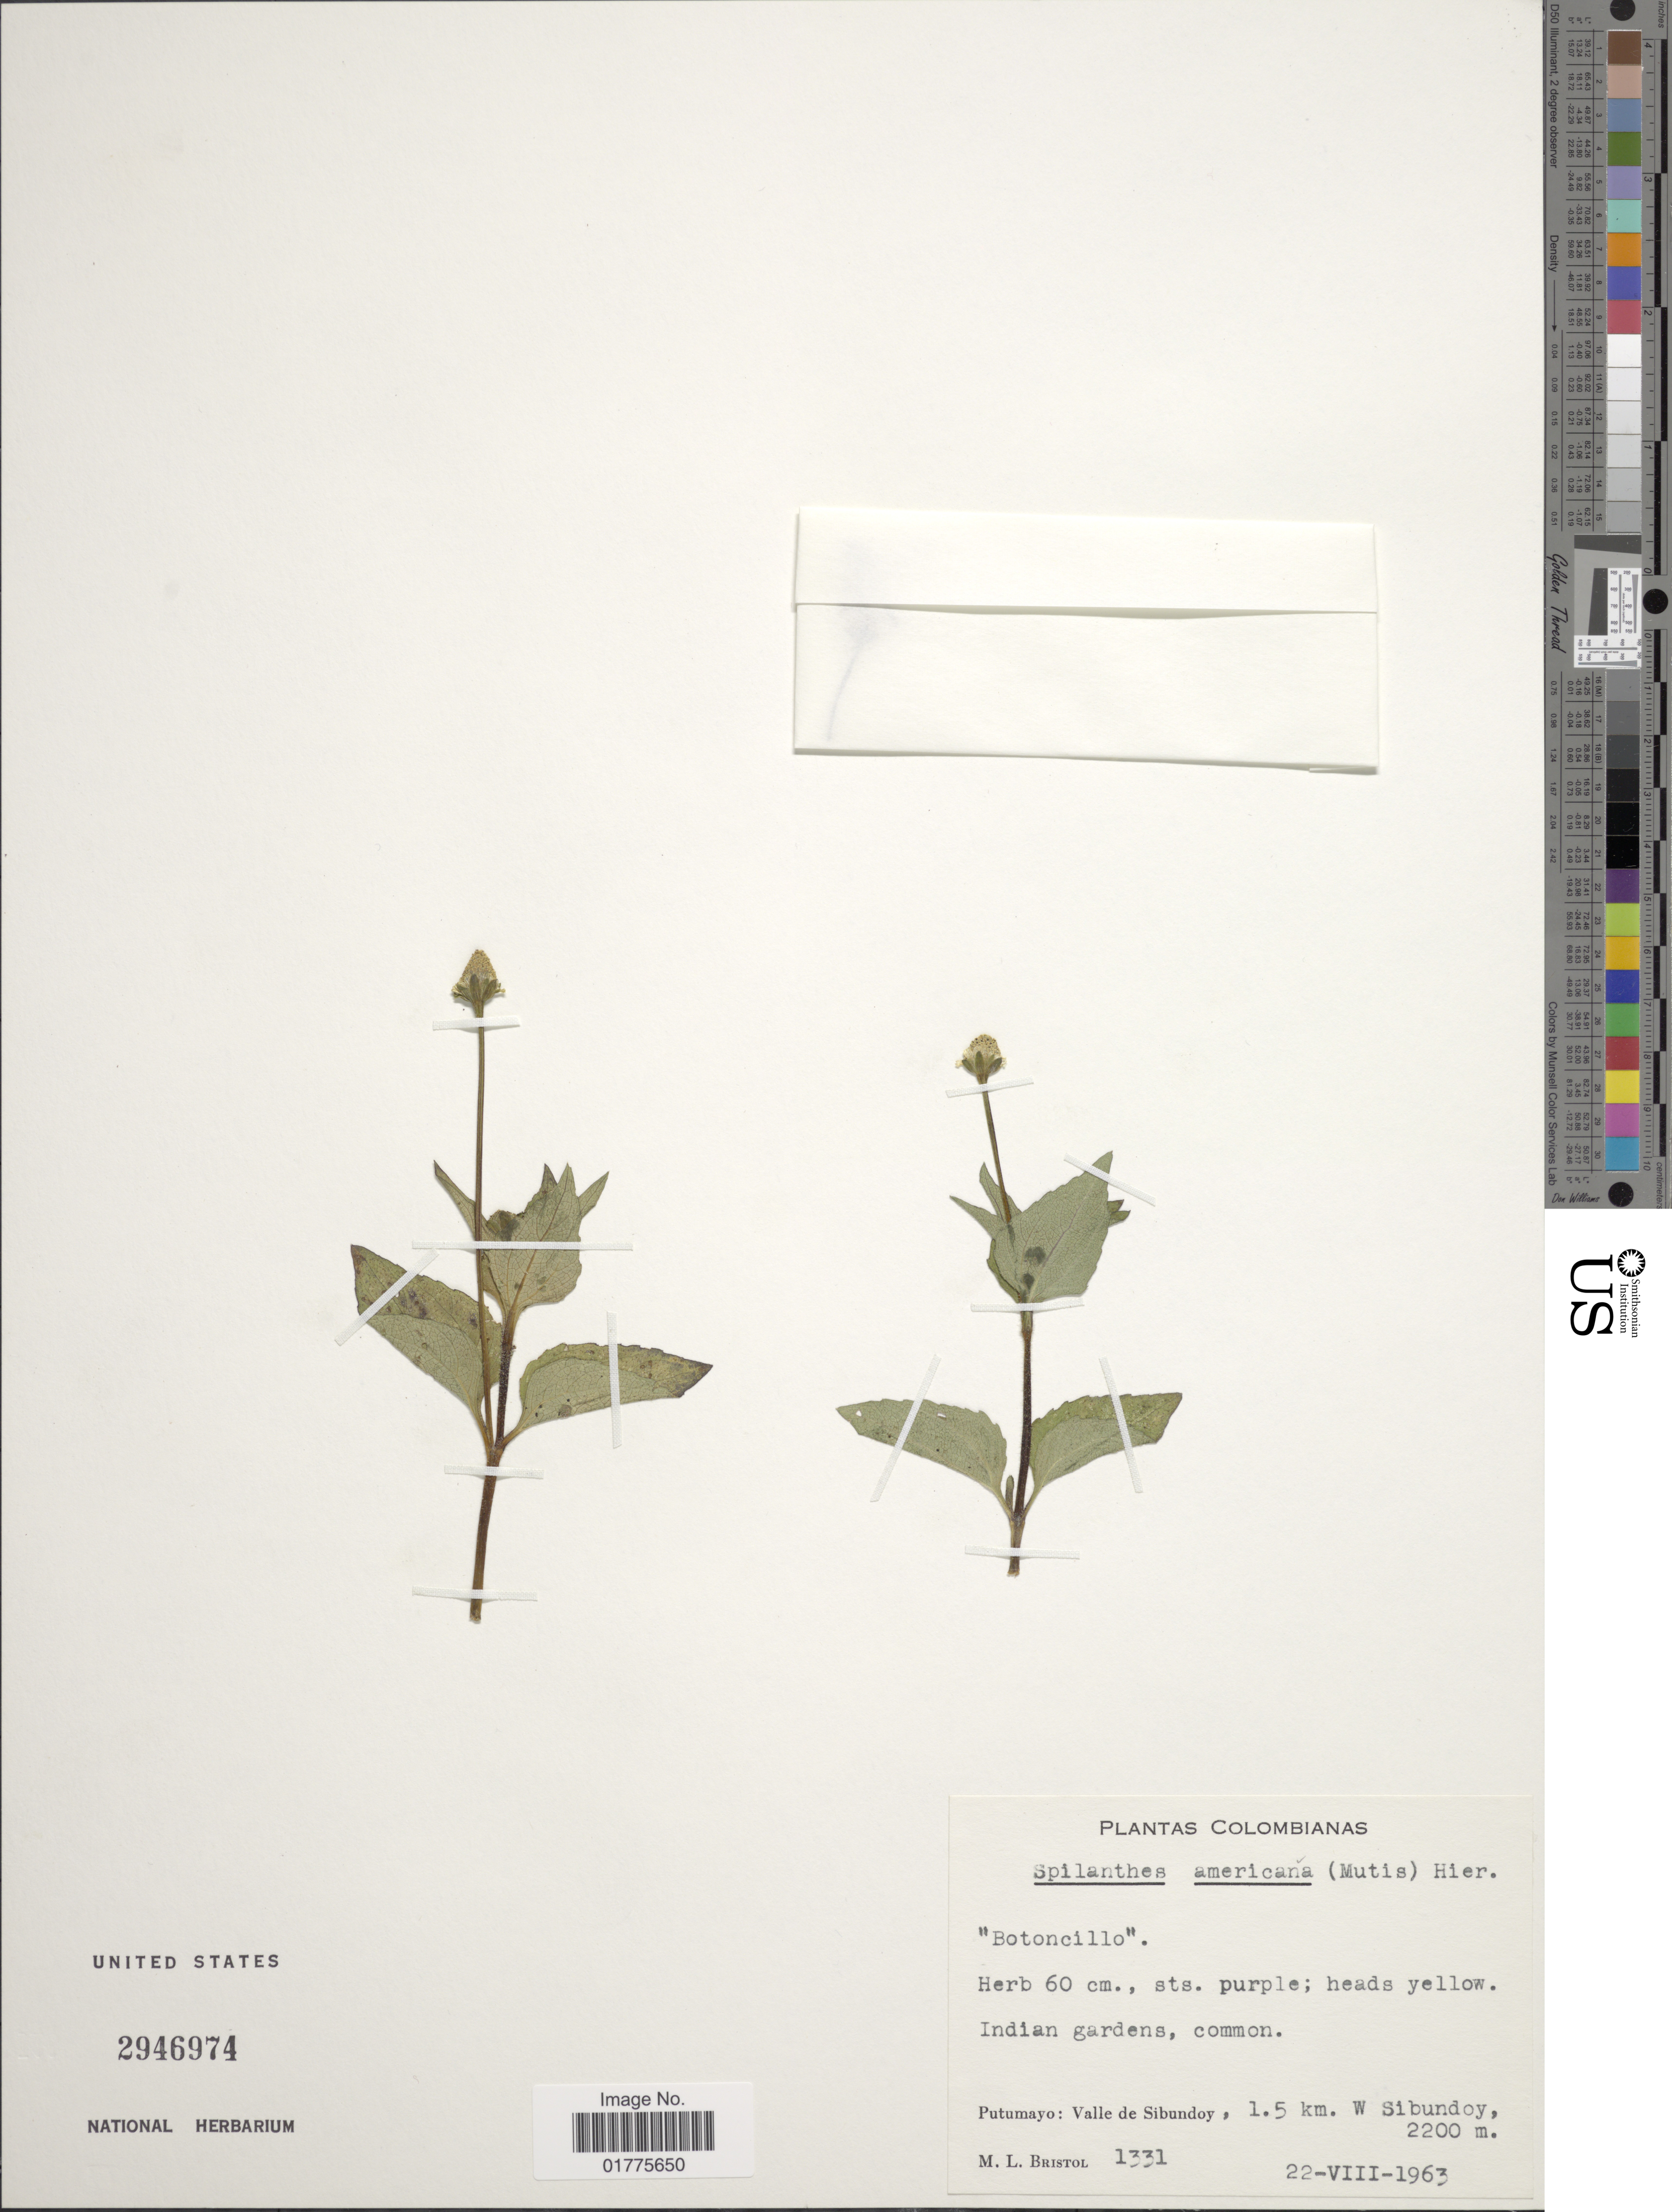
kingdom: Plantae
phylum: Tracheophyta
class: Magnoliopsida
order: Asterales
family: Asteraceae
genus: Acmella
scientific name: Acmella repens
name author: (Walter) Rich.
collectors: M. L. Bristol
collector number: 1331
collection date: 1963-08-22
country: Colombia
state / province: Putumayo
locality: Indian gardens, Valle de Sibundoy, 1.5 km. W of Sibundoy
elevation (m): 2200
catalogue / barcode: US 2946974